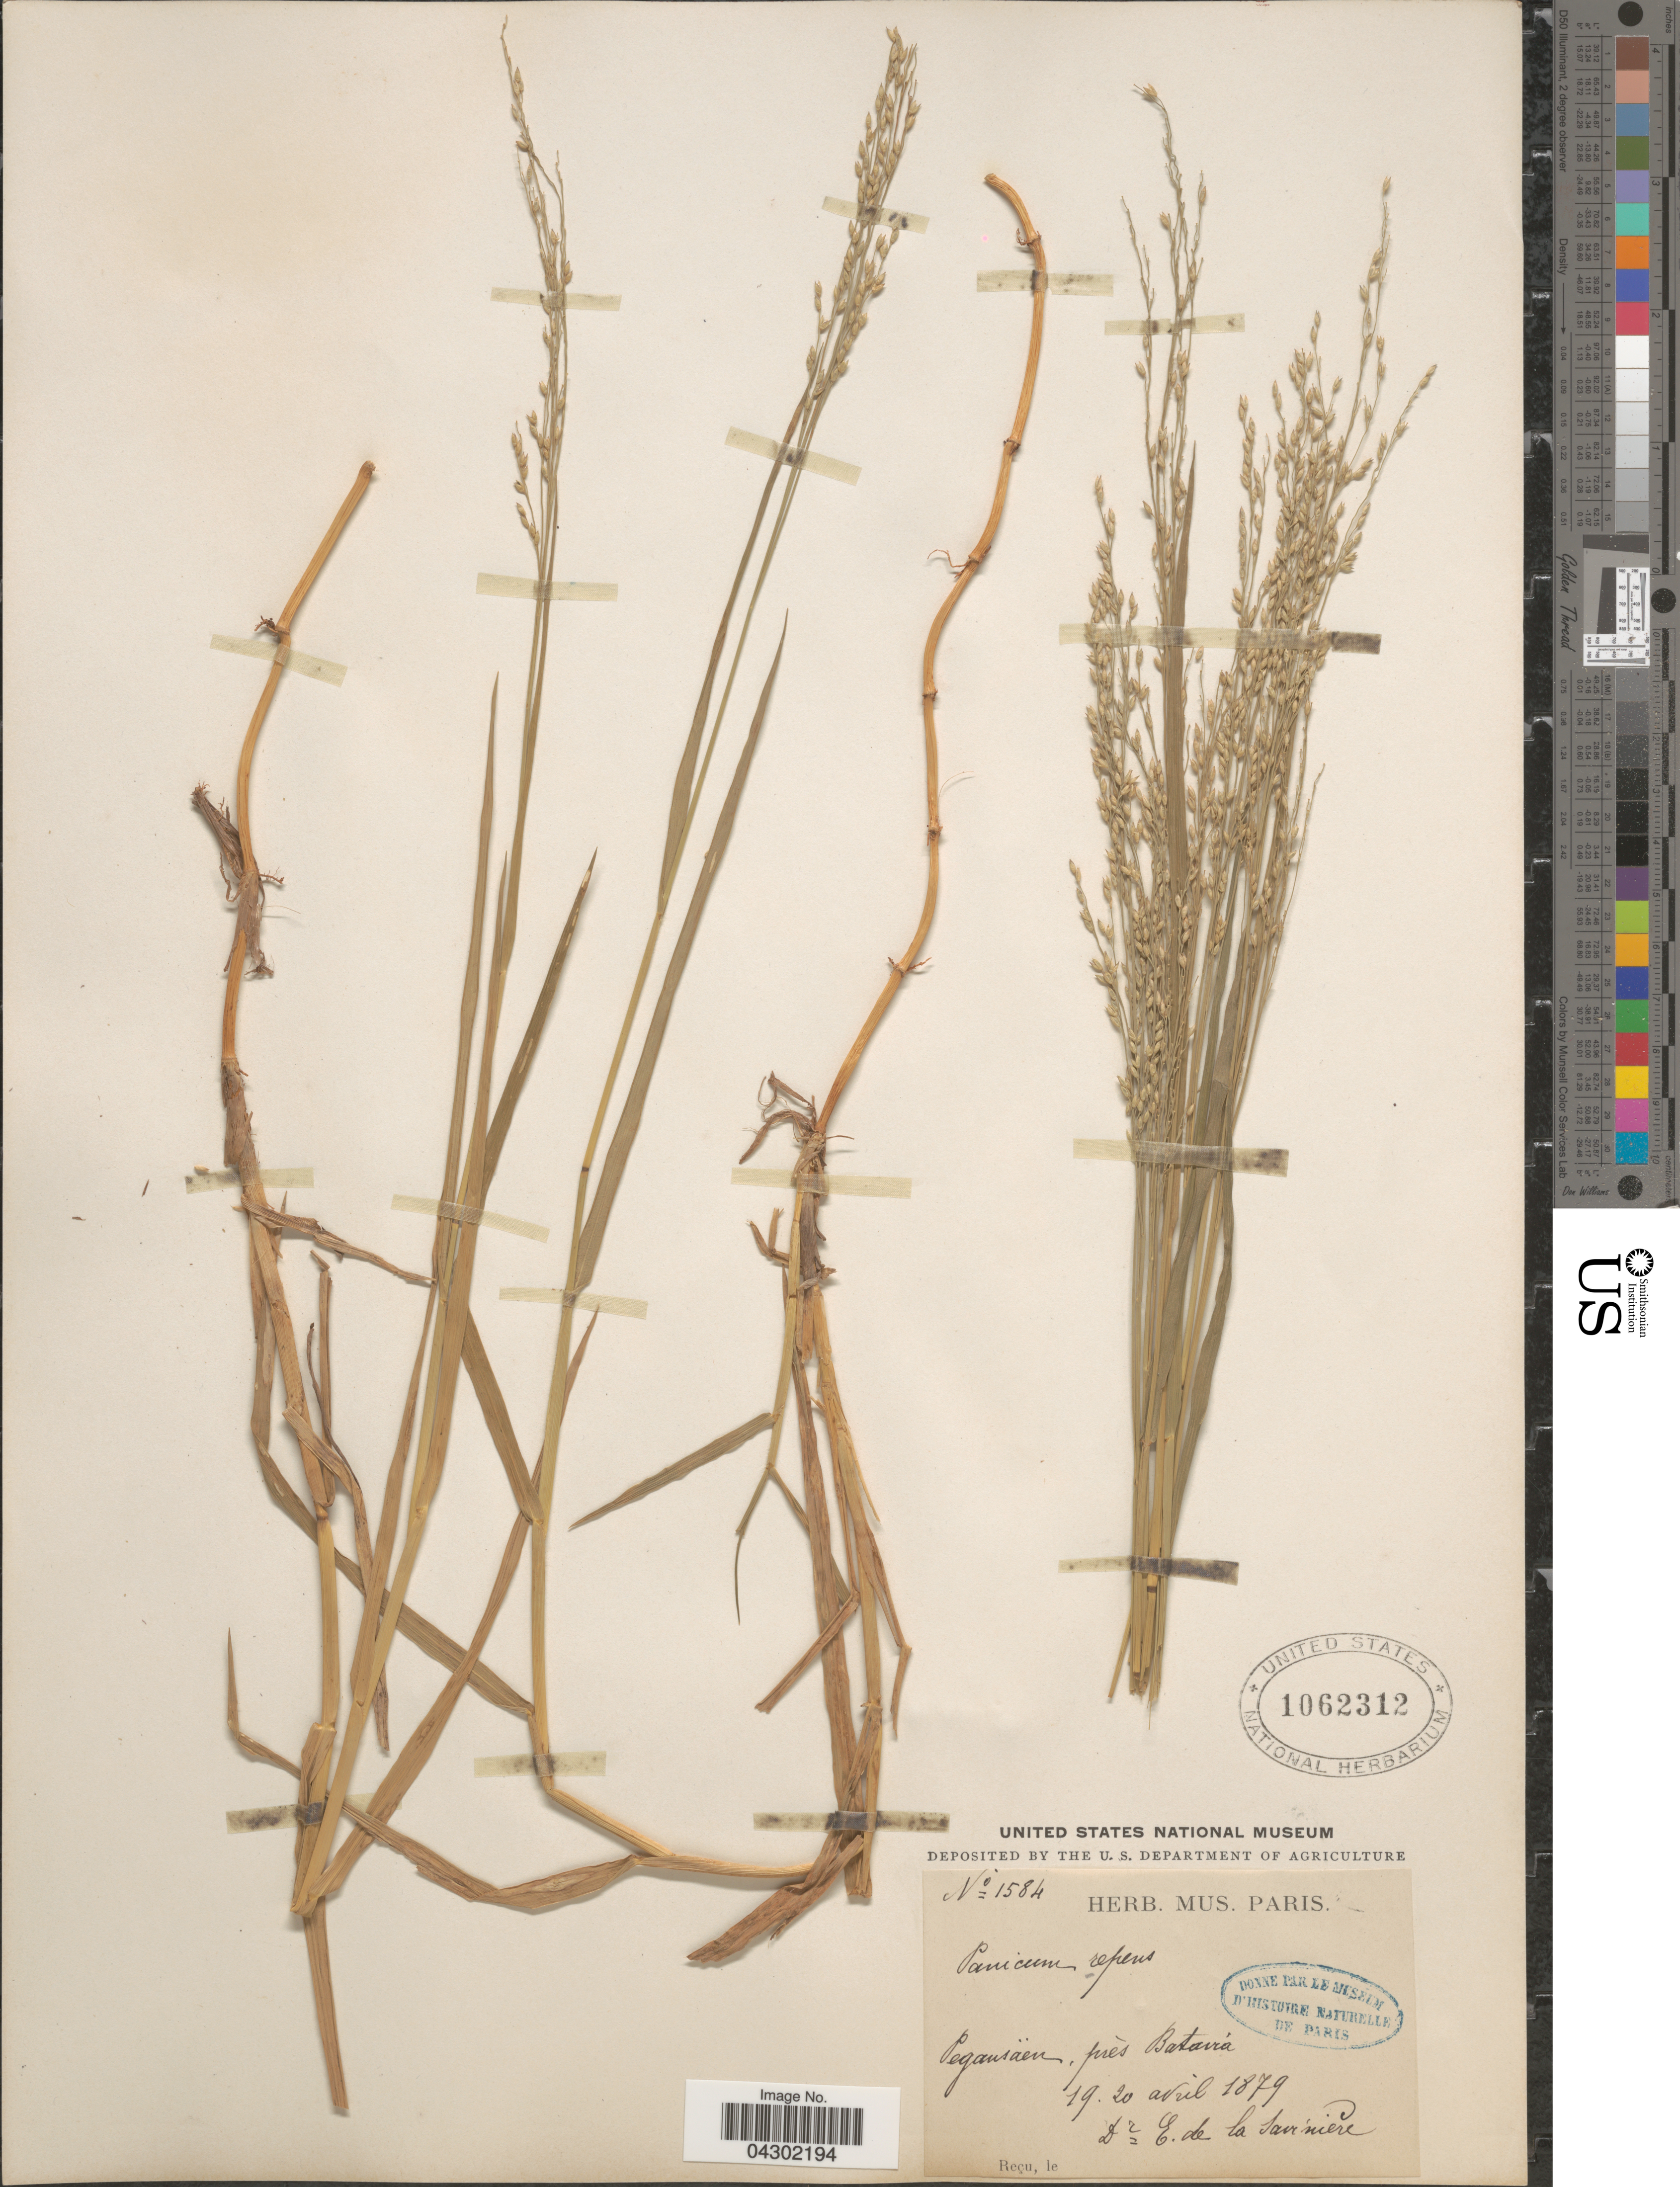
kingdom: Plantae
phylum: Tracheophyta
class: Liliopsida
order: Poales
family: Poaceae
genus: Panicum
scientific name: Panicum repens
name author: L.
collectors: E. Savinierra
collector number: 1584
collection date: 1879-04-19/1879-04-20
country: Indonesia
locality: Pegansäen, près Batavia.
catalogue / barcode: US 1062312